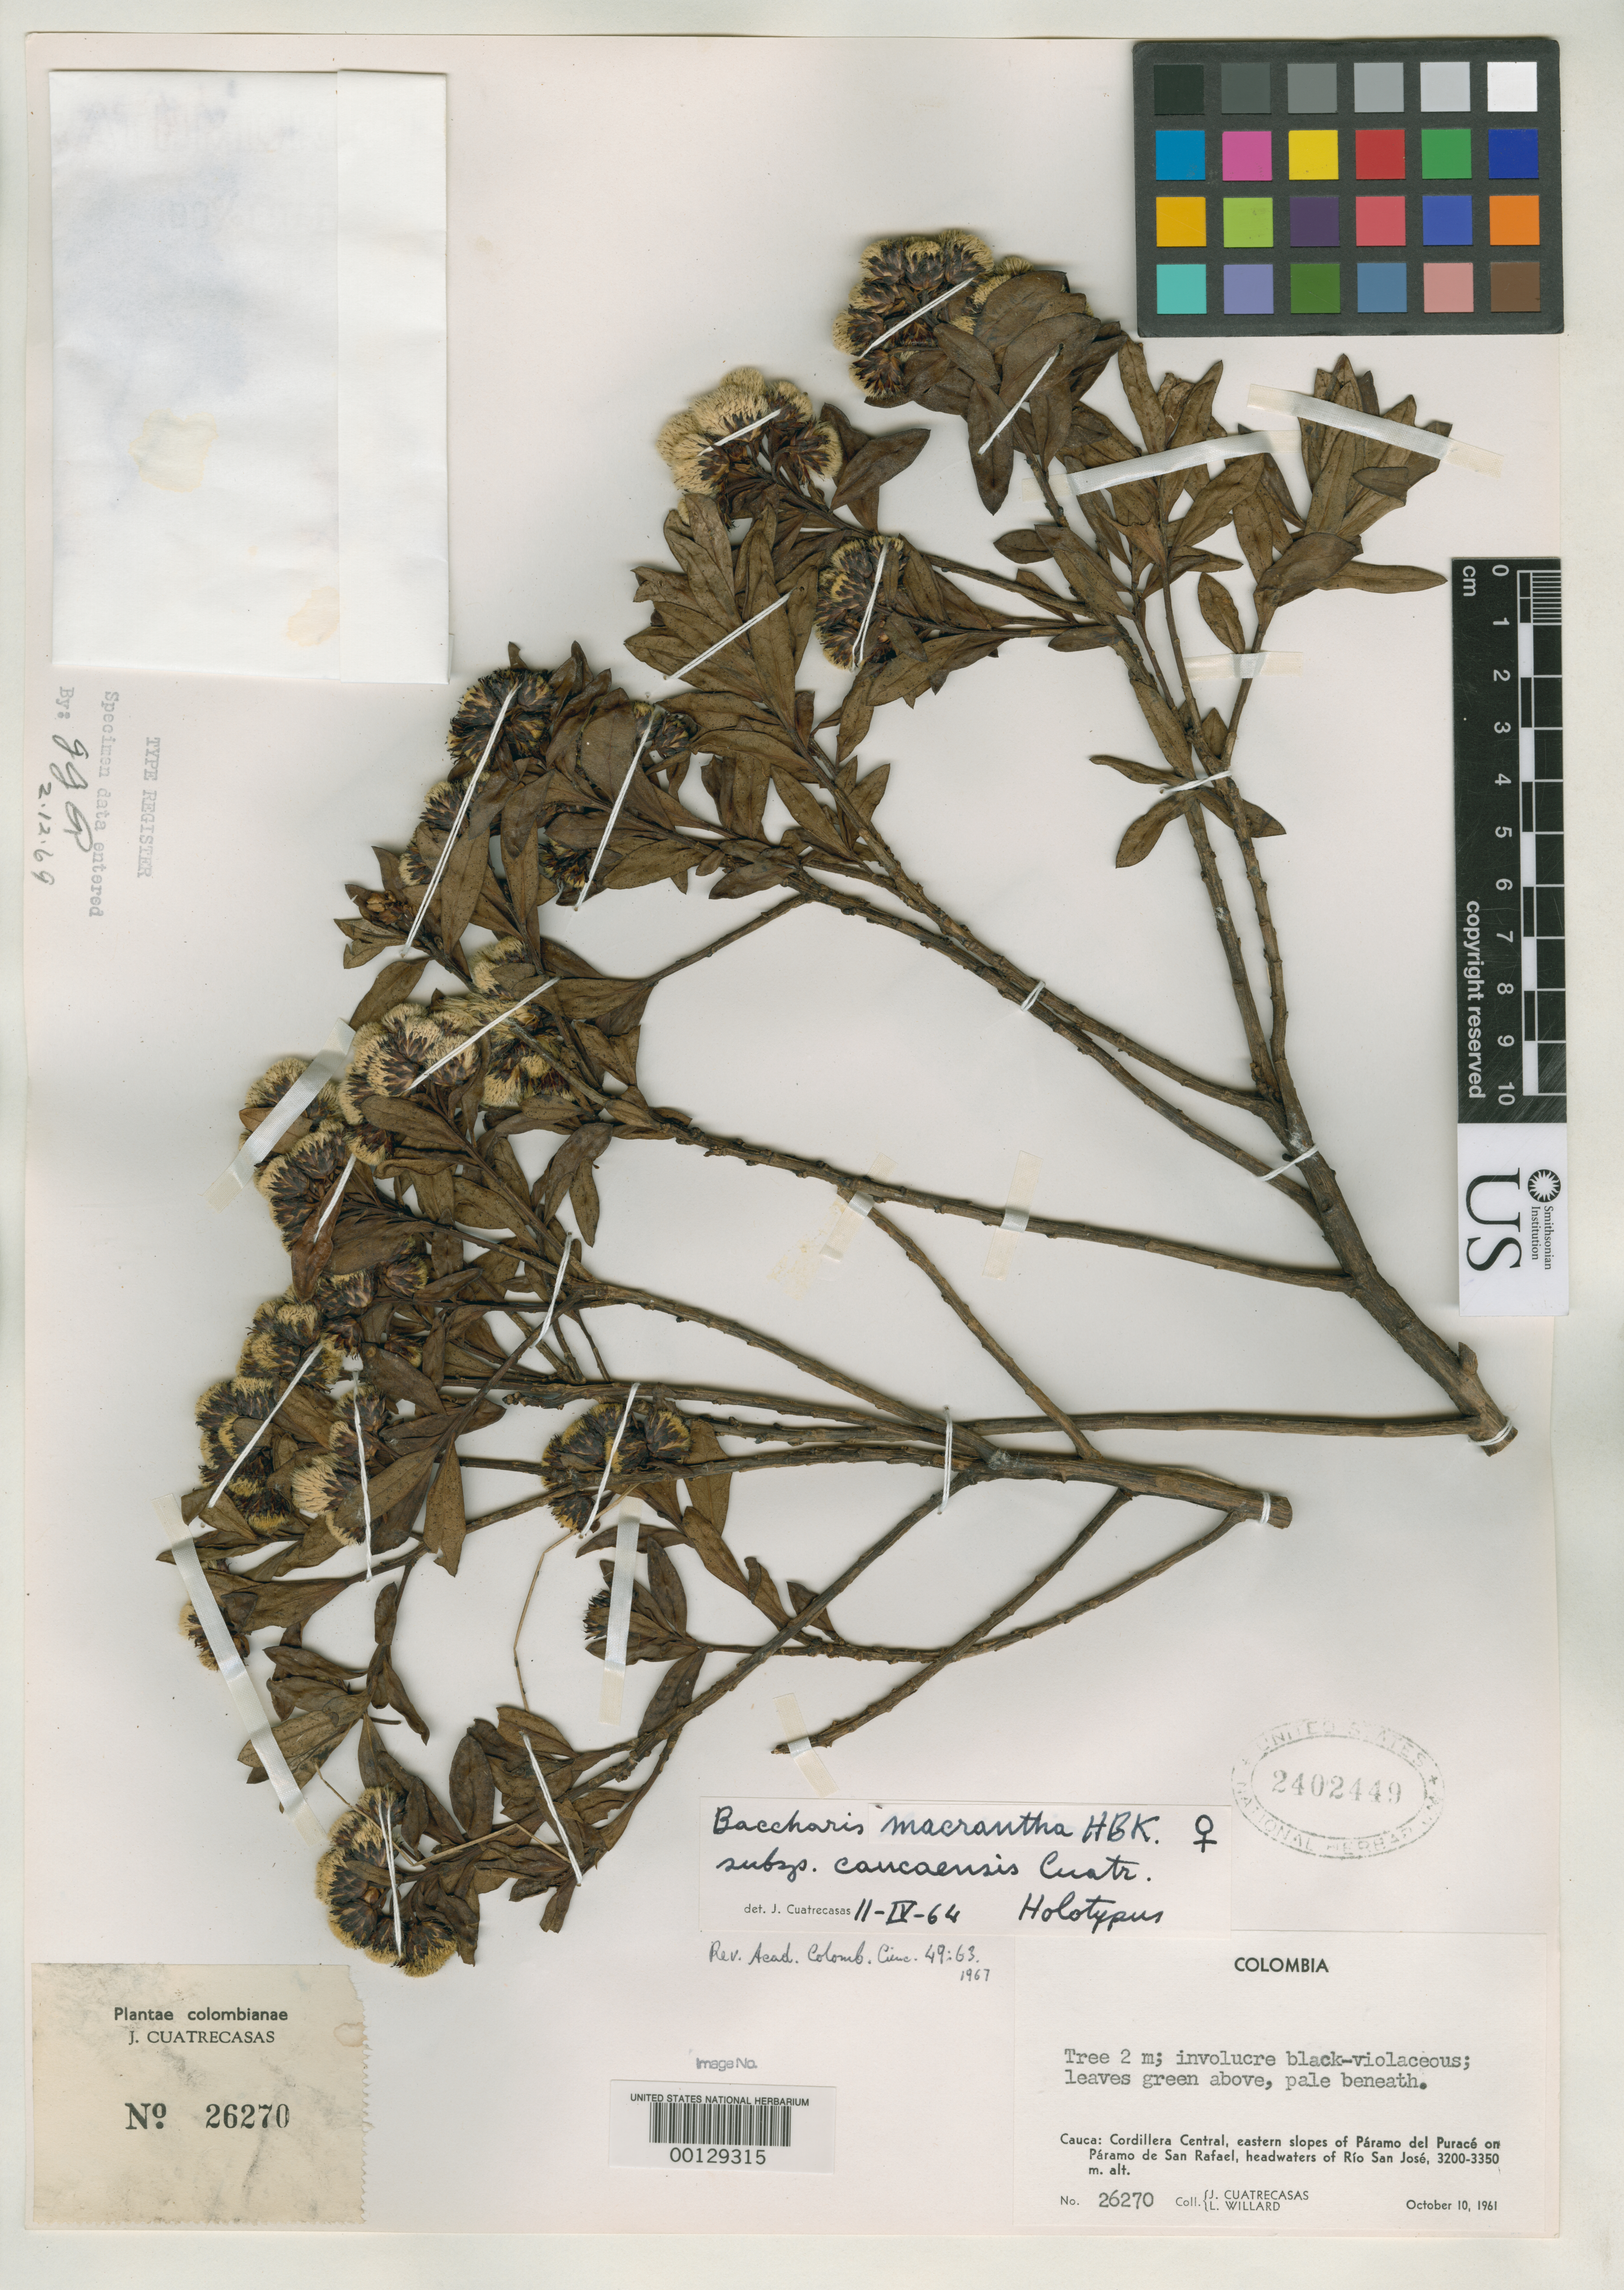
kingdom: Plantae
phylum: Tracheophyta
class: Magnoliopsida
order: Asterales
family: Asteraceae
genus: Baccharis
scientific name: Baccharis macrantha subsp. caucaensis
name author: Cuatrec.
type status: Holotype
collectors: J. Cuatrecasas & L. Willard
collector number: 26270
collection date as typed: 10 Oct 1961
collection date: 1961-10-10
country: Colombia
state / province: Cauca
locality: Páramo de San Rafael.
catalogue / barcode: US 2402449